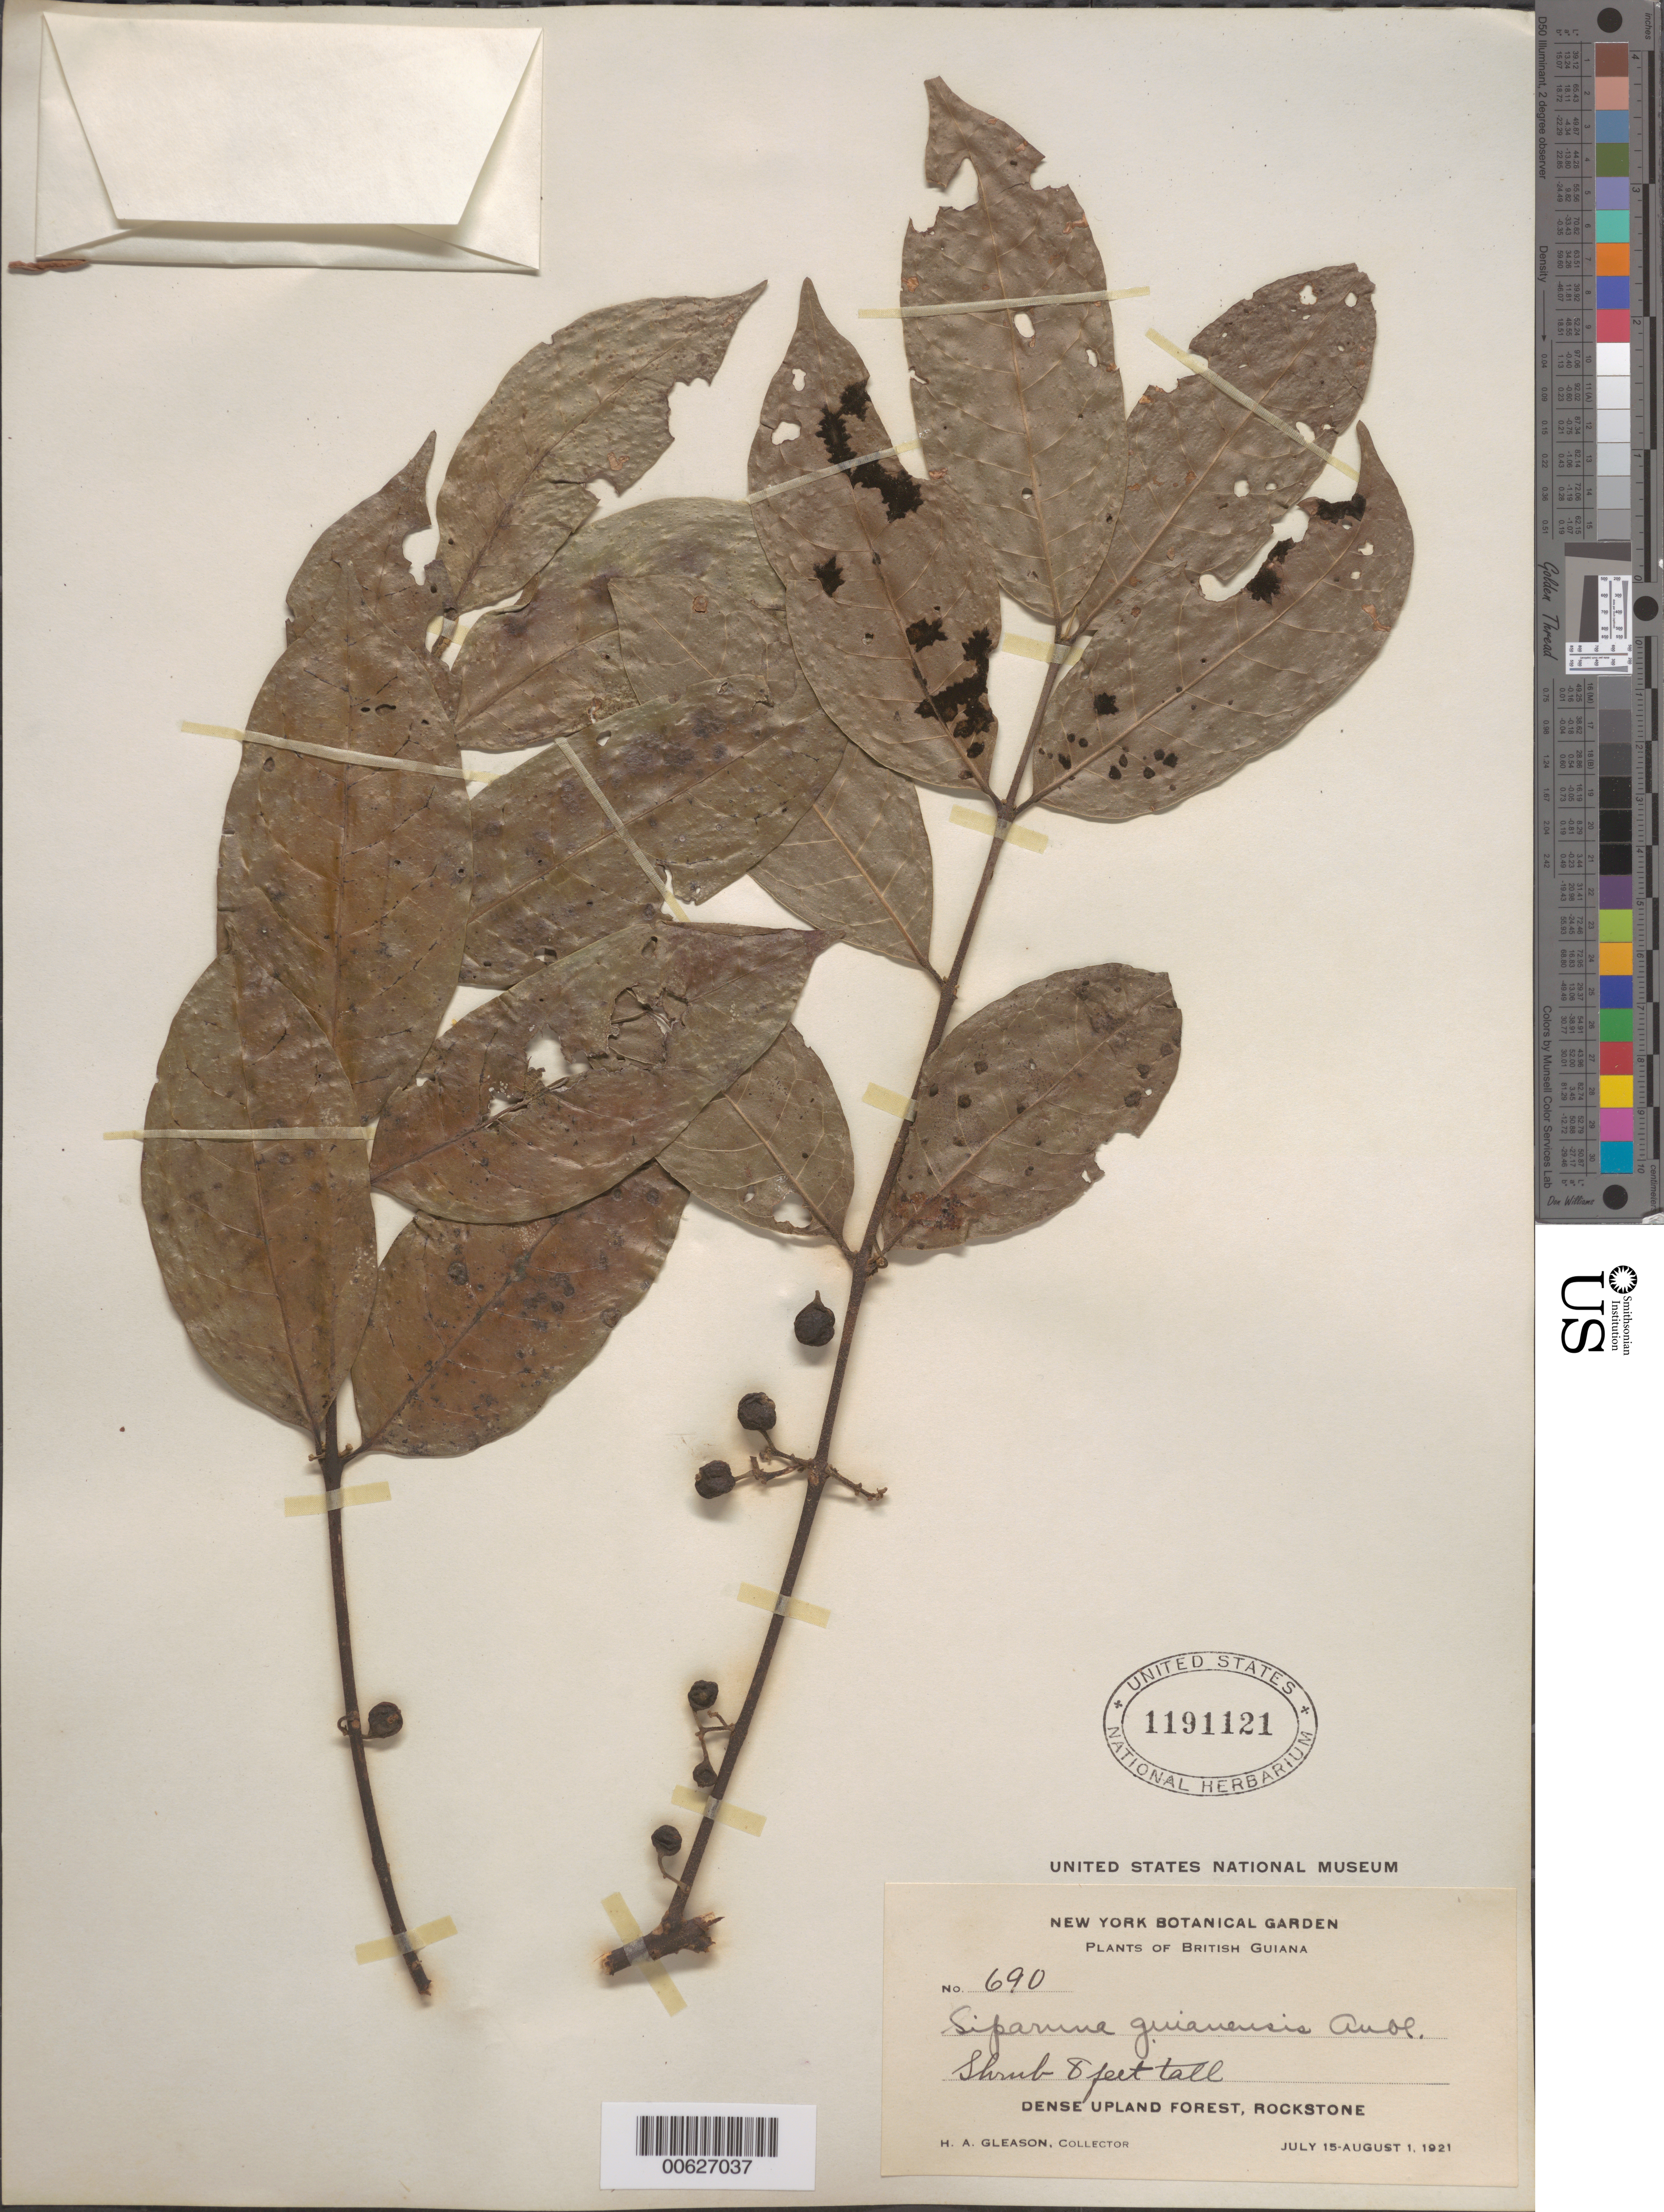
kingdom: Plantae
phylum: Tracheophyta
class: Magnoliopsida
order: Laurales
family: Siparunaceae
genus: Siparuna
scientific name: Siparuna guianensis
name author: Aubl.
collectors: H. A. Gleason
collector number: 690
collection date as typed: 15-Jul-21 to 1-Aug-21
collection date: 1921-07-15/1921-08-01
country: Guyana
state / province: U. Demerara-Berbice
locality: Rockstone, in and about the village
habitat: Dense upland forest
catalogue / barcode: US 1191121